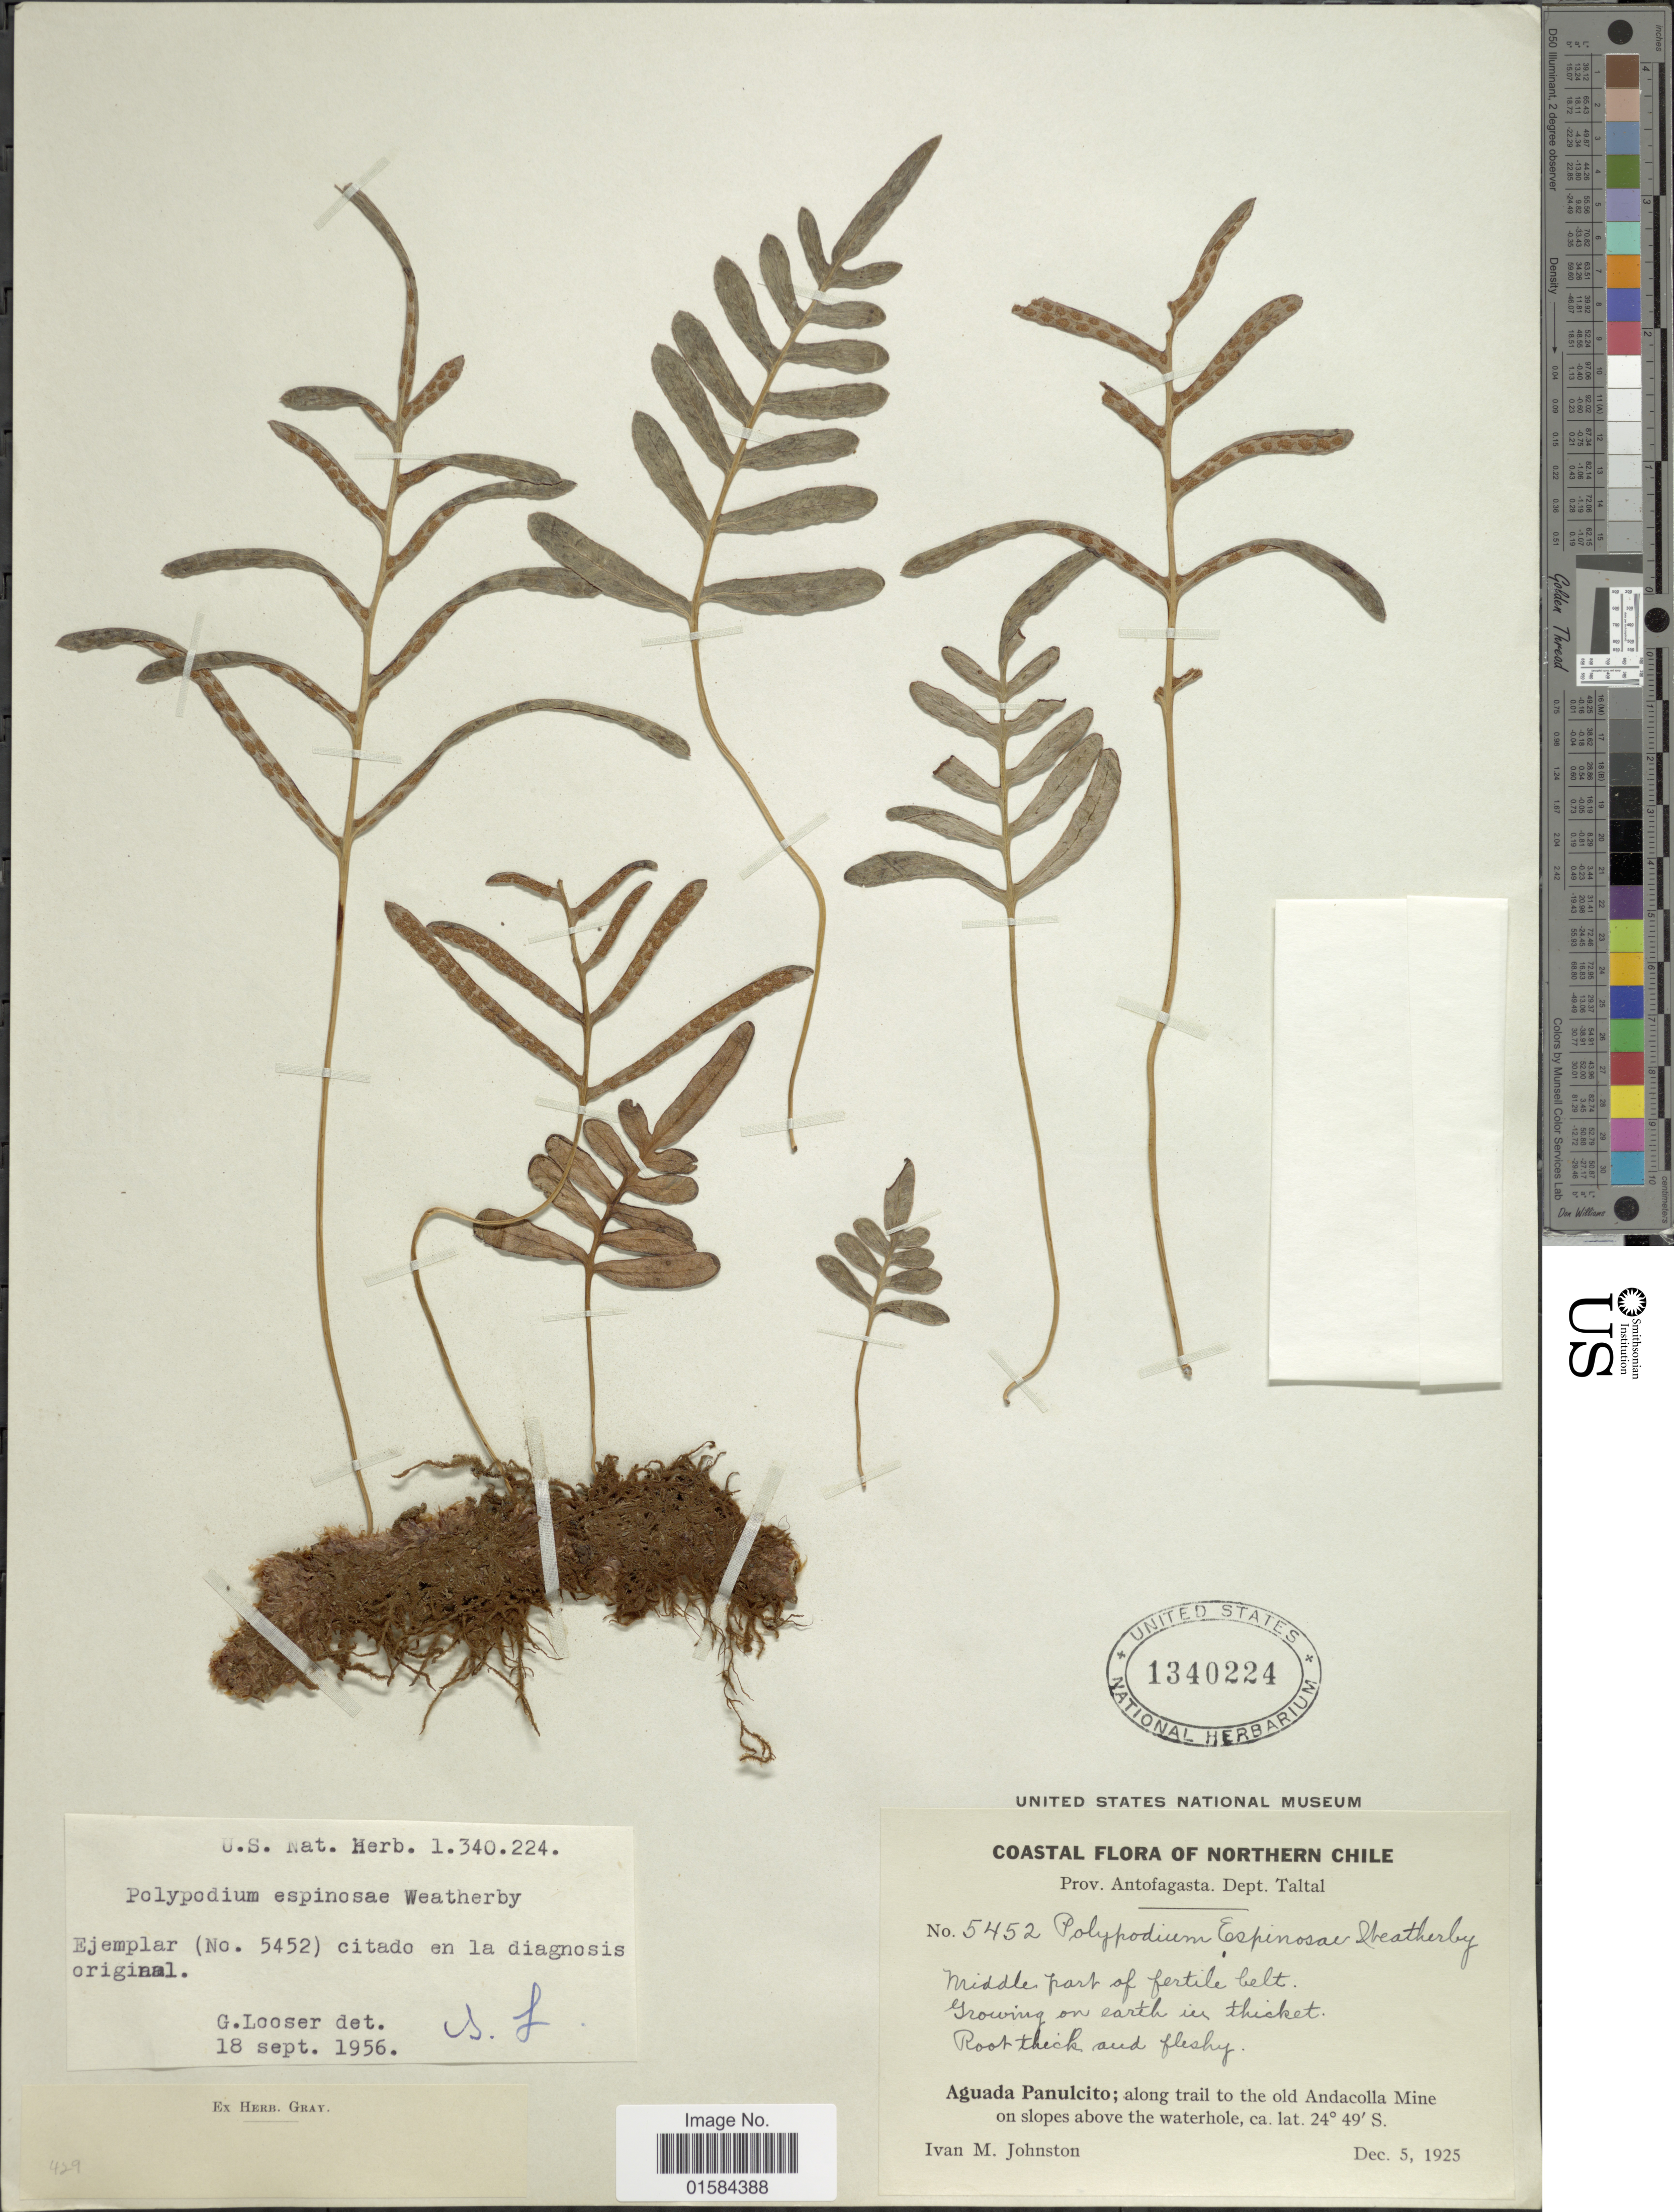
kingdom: Plantae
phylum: Tracheophyta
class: Polypodiopsida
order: Polypodiales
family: Polypodiaceae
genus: Synammia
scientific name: Synammia espinosae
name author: (Weath.) G. Kunkel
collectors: I.M. Johnston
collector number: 5452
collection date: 1925-12-05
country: Chile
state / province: Antofagasta (II)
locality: Northern Chile, Prov. Antofagasta, Dept. Taltal, Aguanda Panulcito; along trail to the old Andacolla Mine on slopes above the waterhole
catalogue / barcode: US 1340224